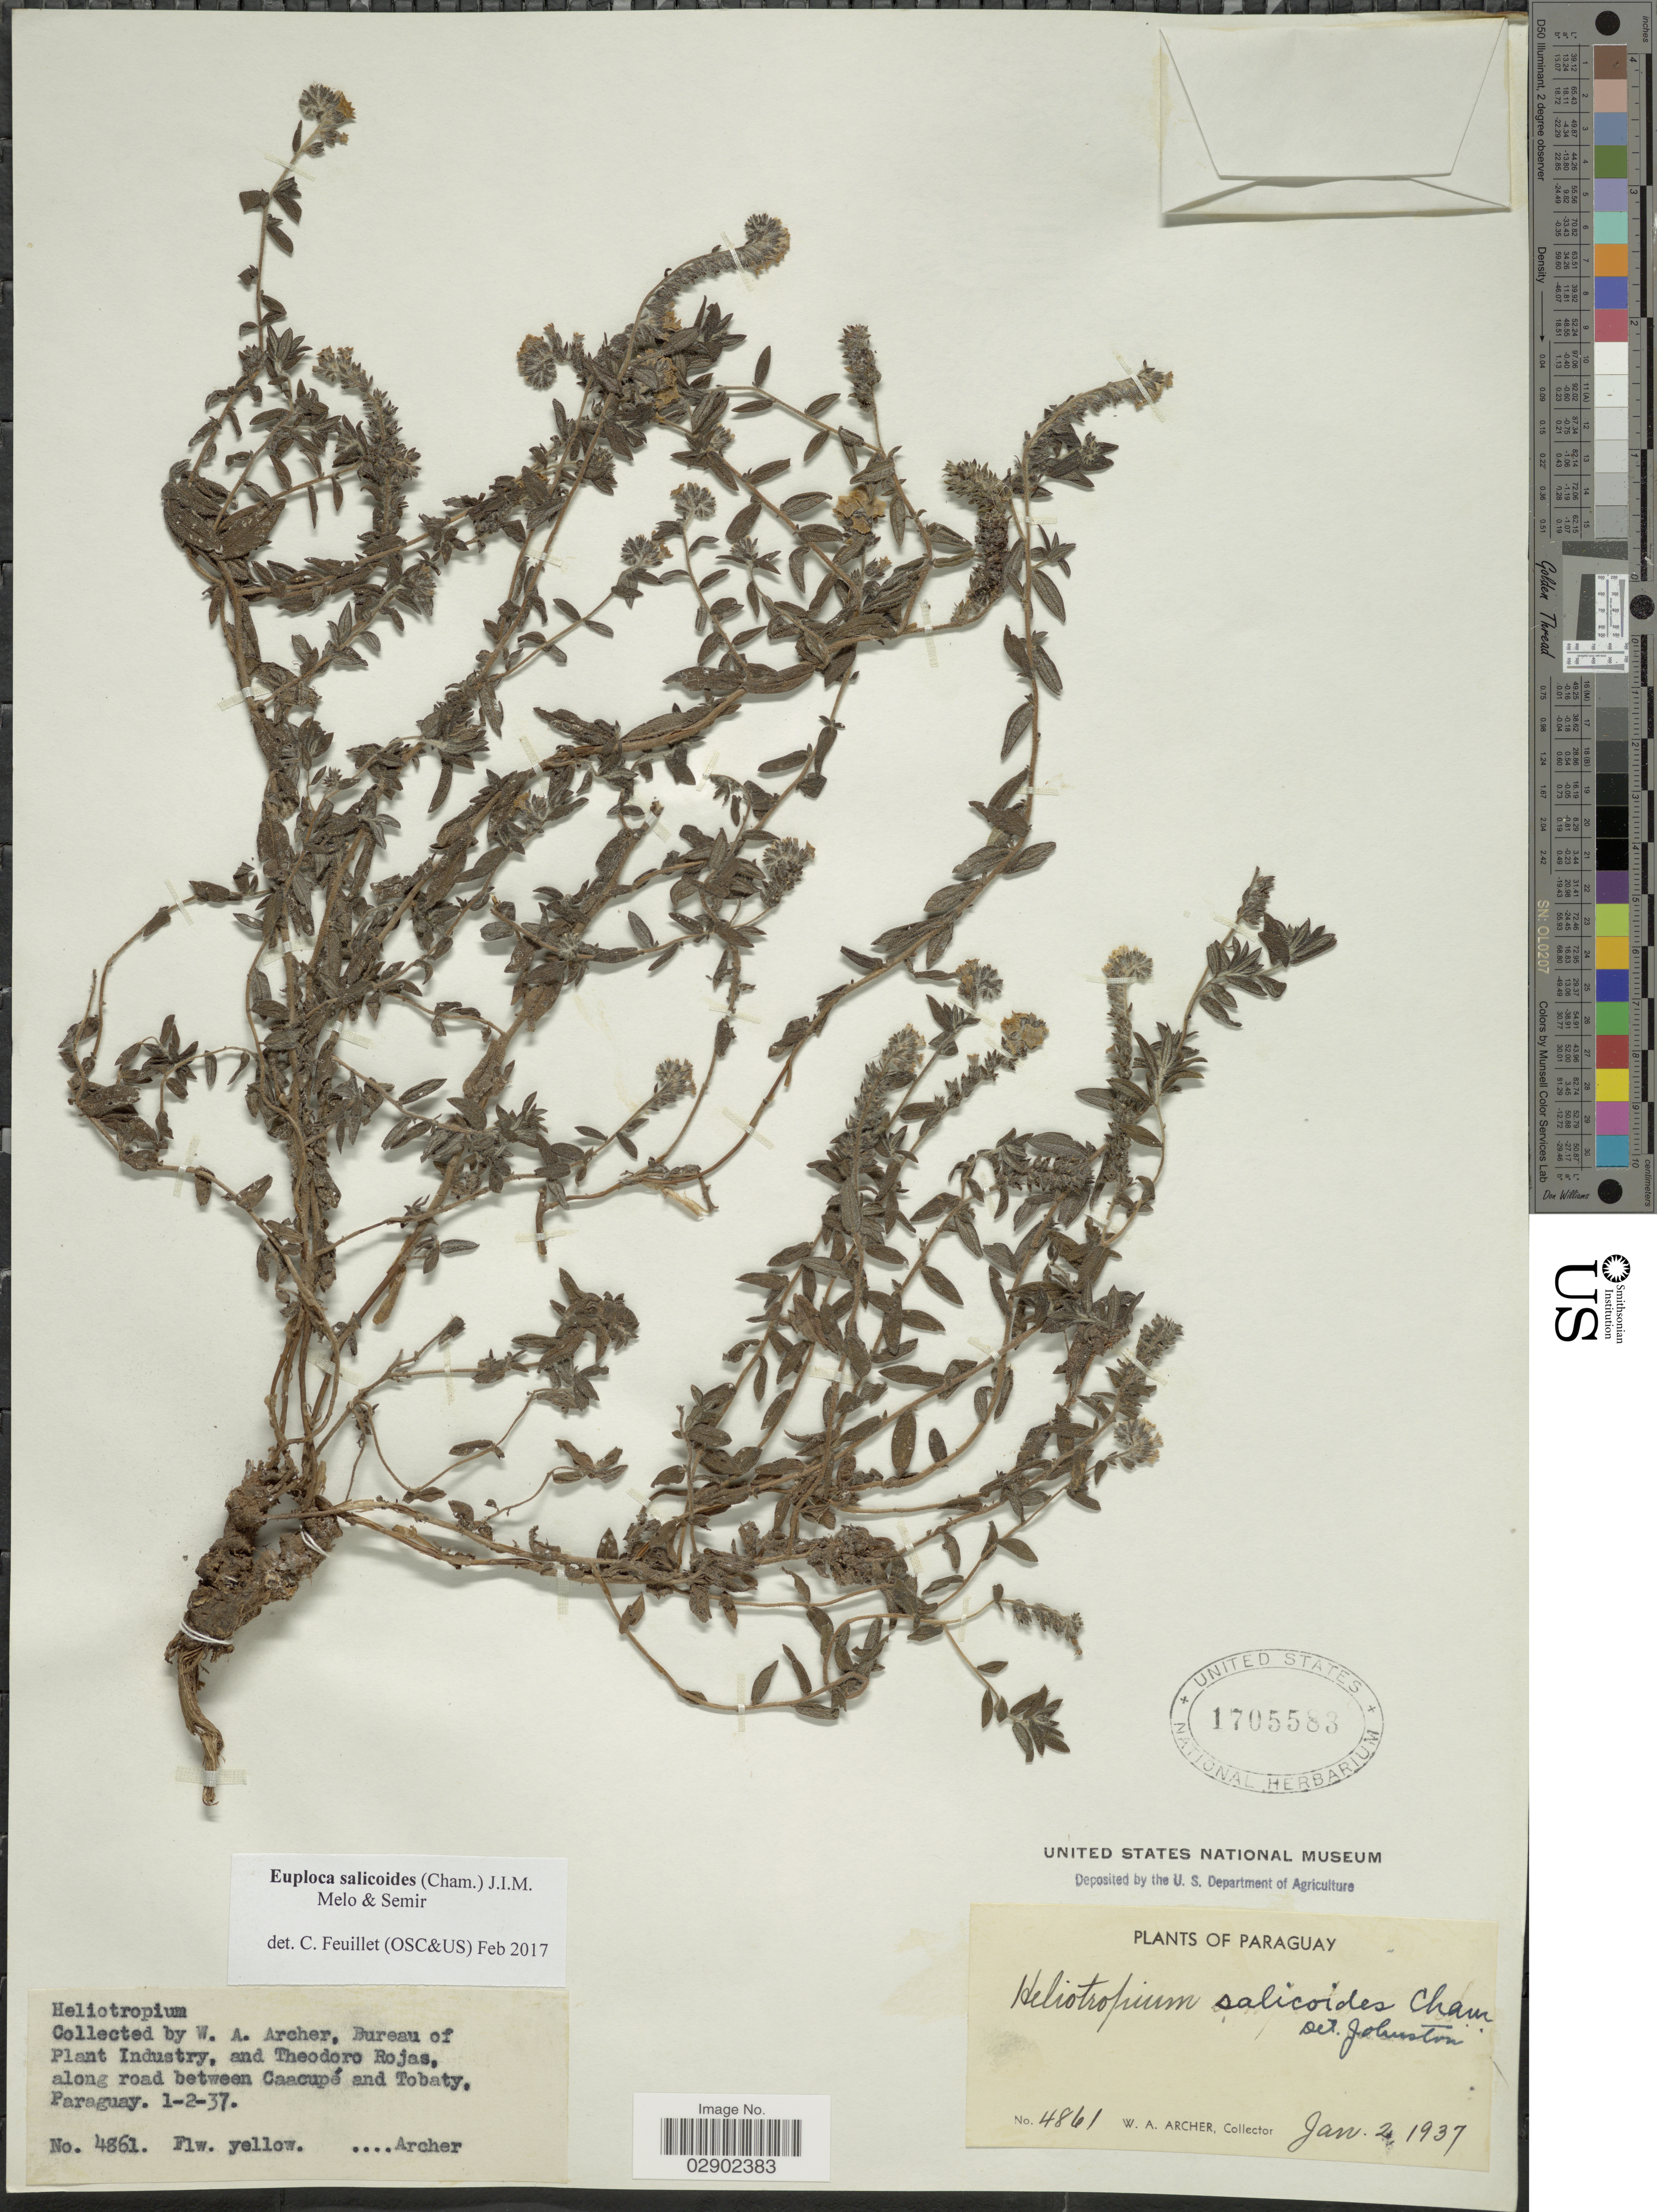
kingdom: Plantae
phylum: Tracheophyta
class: Magnoliopsida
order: Boraginales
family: Heliotropiaceae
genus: Euploca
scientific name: Euploca cham.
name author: (Cham.) J.I.M. Melo & Semir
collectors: W. Archer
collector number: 4861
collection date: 1937-01-02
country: Paraguay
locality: Along road between Caacupé and Tobaty.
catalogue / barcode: US 1705583